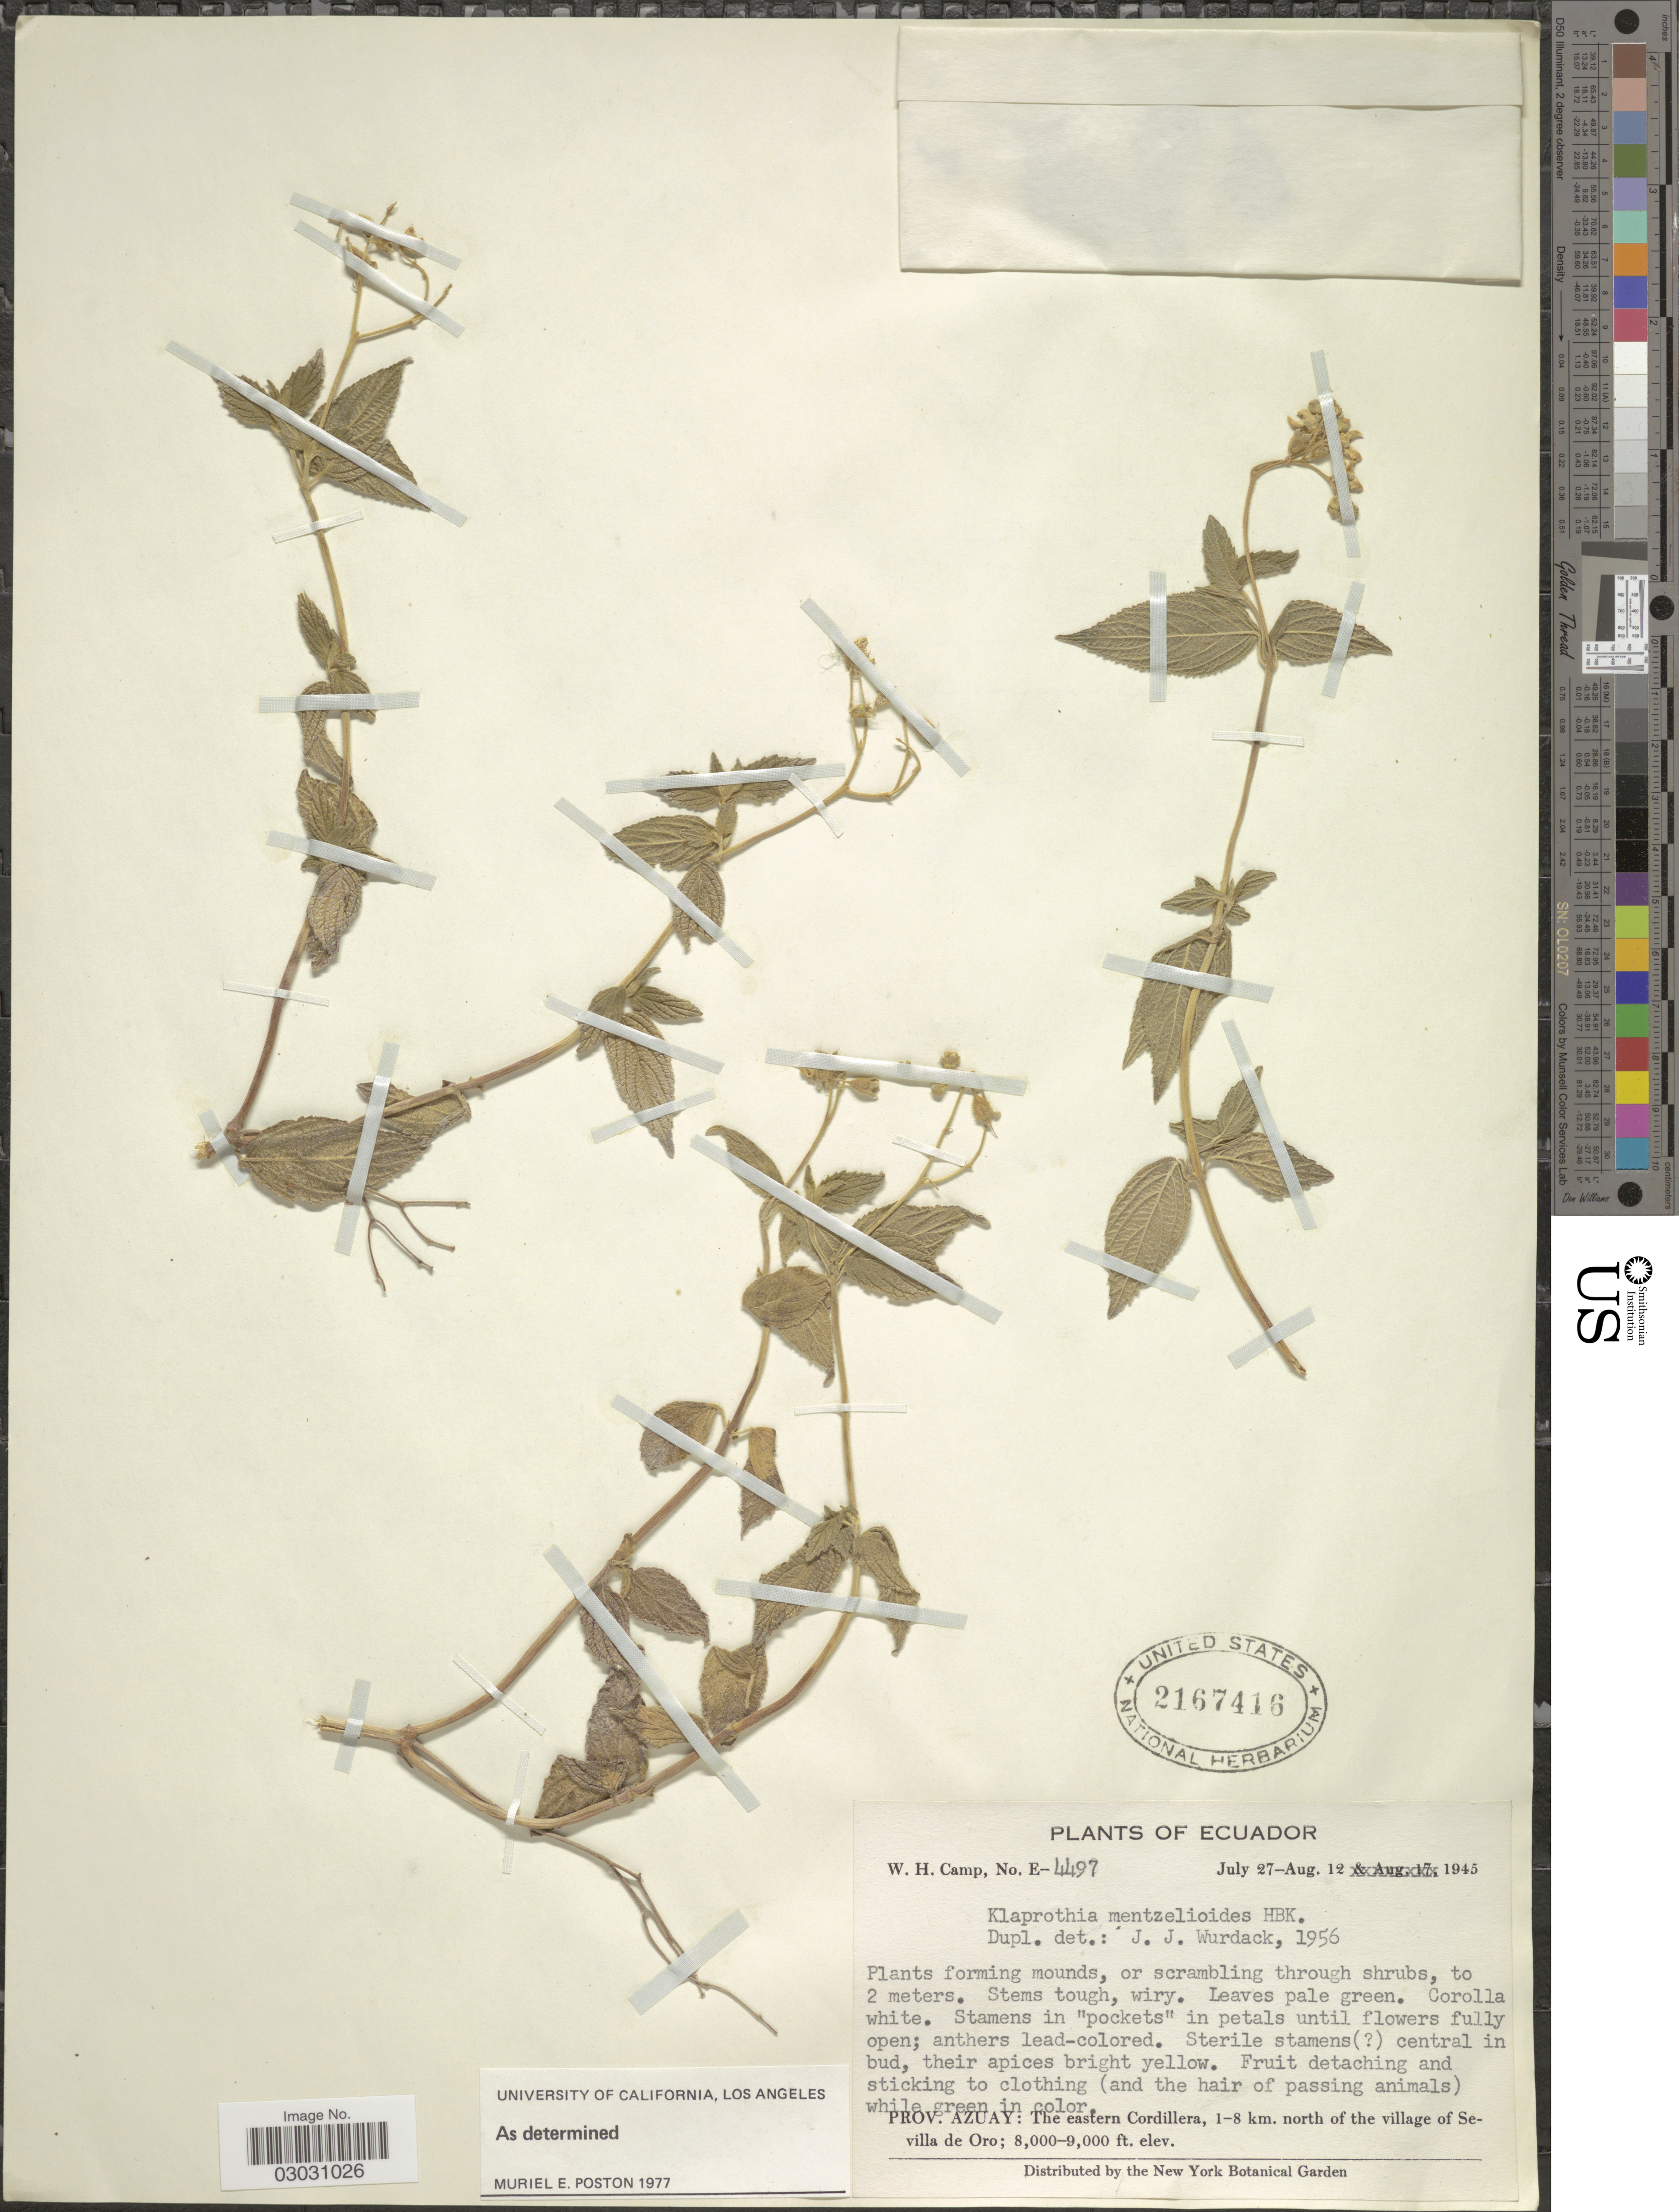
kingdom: Plantae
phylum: Tracheophyta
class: Magnoliopsida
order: Cornales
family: Loasaceae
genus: Klaprothia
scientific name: Klaprothia mentzelioides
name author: Kunth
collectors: W. H. Camp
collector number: E-4497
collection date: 1945-07-27/1945-08-12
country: Ecuador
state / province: Azuay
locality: The eastern Cordillera, 1-8 km. north of the village of Sevilla de Oro.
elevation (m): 2438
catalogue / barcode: US 2167416